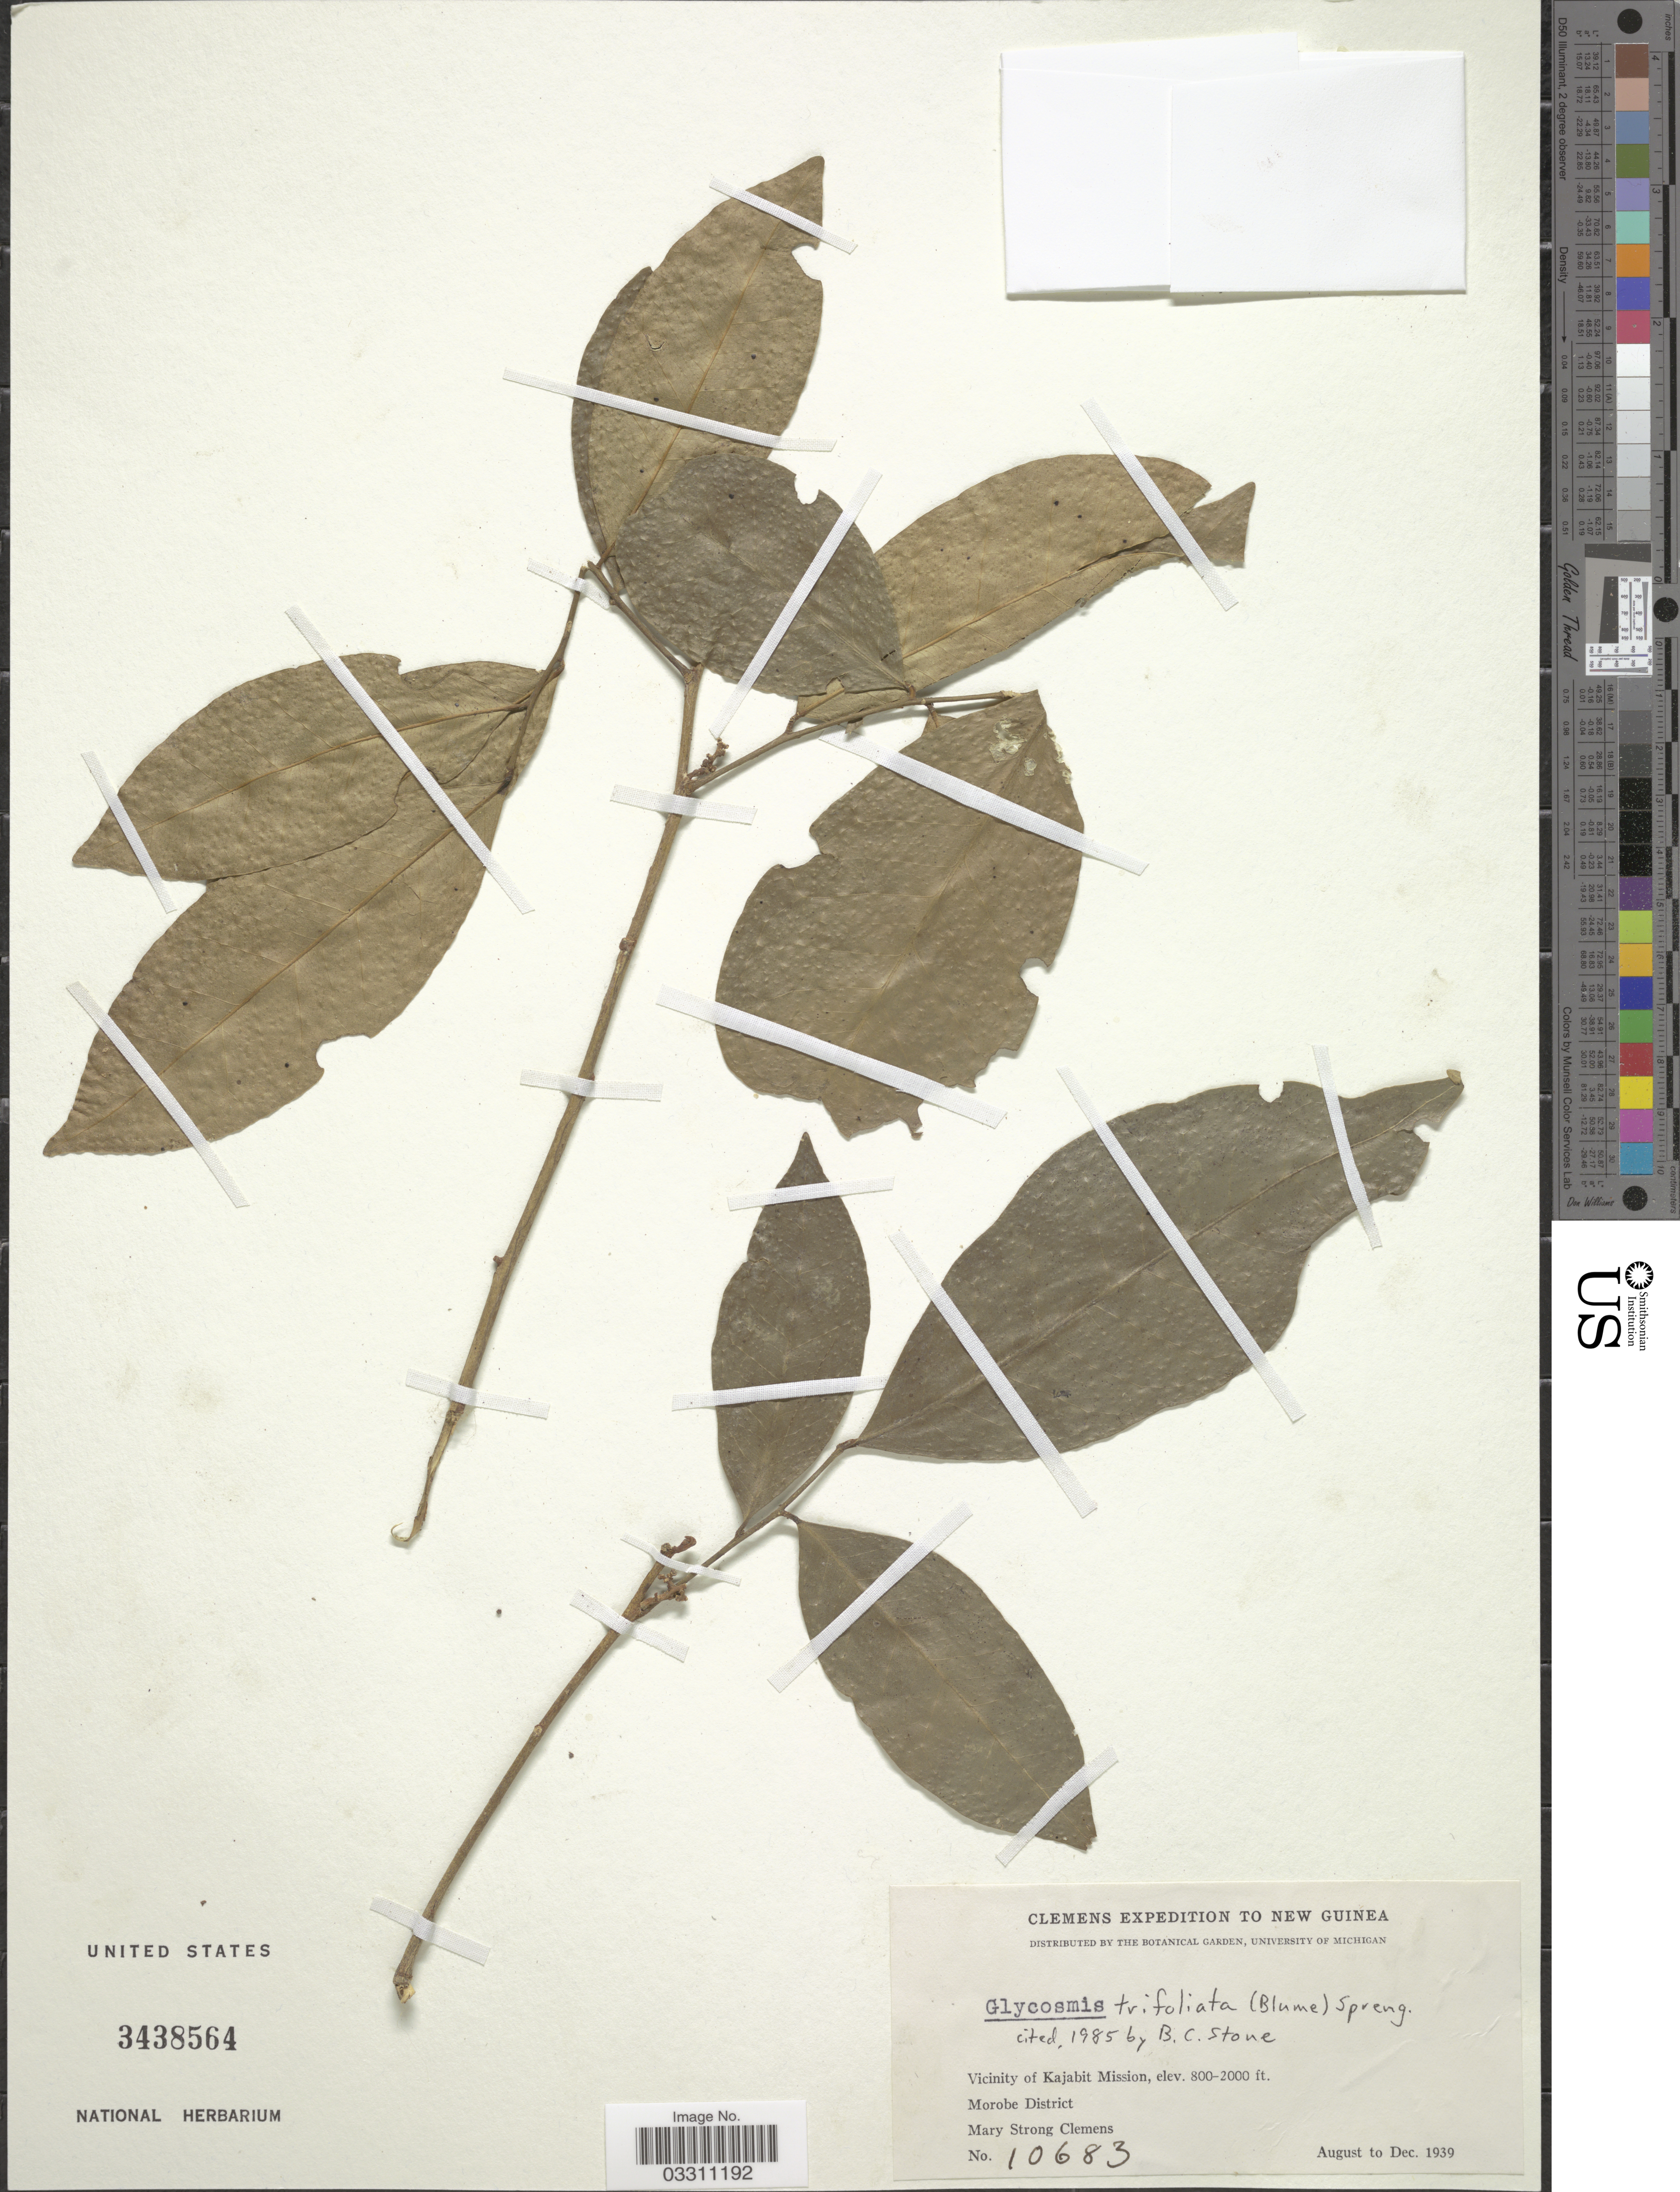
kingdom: Plantae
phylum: Tracheophyta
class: Magnoliopsida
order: Sapindales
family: Rutaceae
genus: Glycosmis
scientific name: Glycosmis trifoliata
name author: (Blume) Spreng.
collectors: M. S. Clemens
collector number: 10683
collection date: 1939-08/1939-12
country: Papua New Guinea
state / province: Morobe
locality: New Guinea. Vicinity of Kajabit Mission. Morobe District.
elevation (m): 244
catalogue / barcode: US 3438564